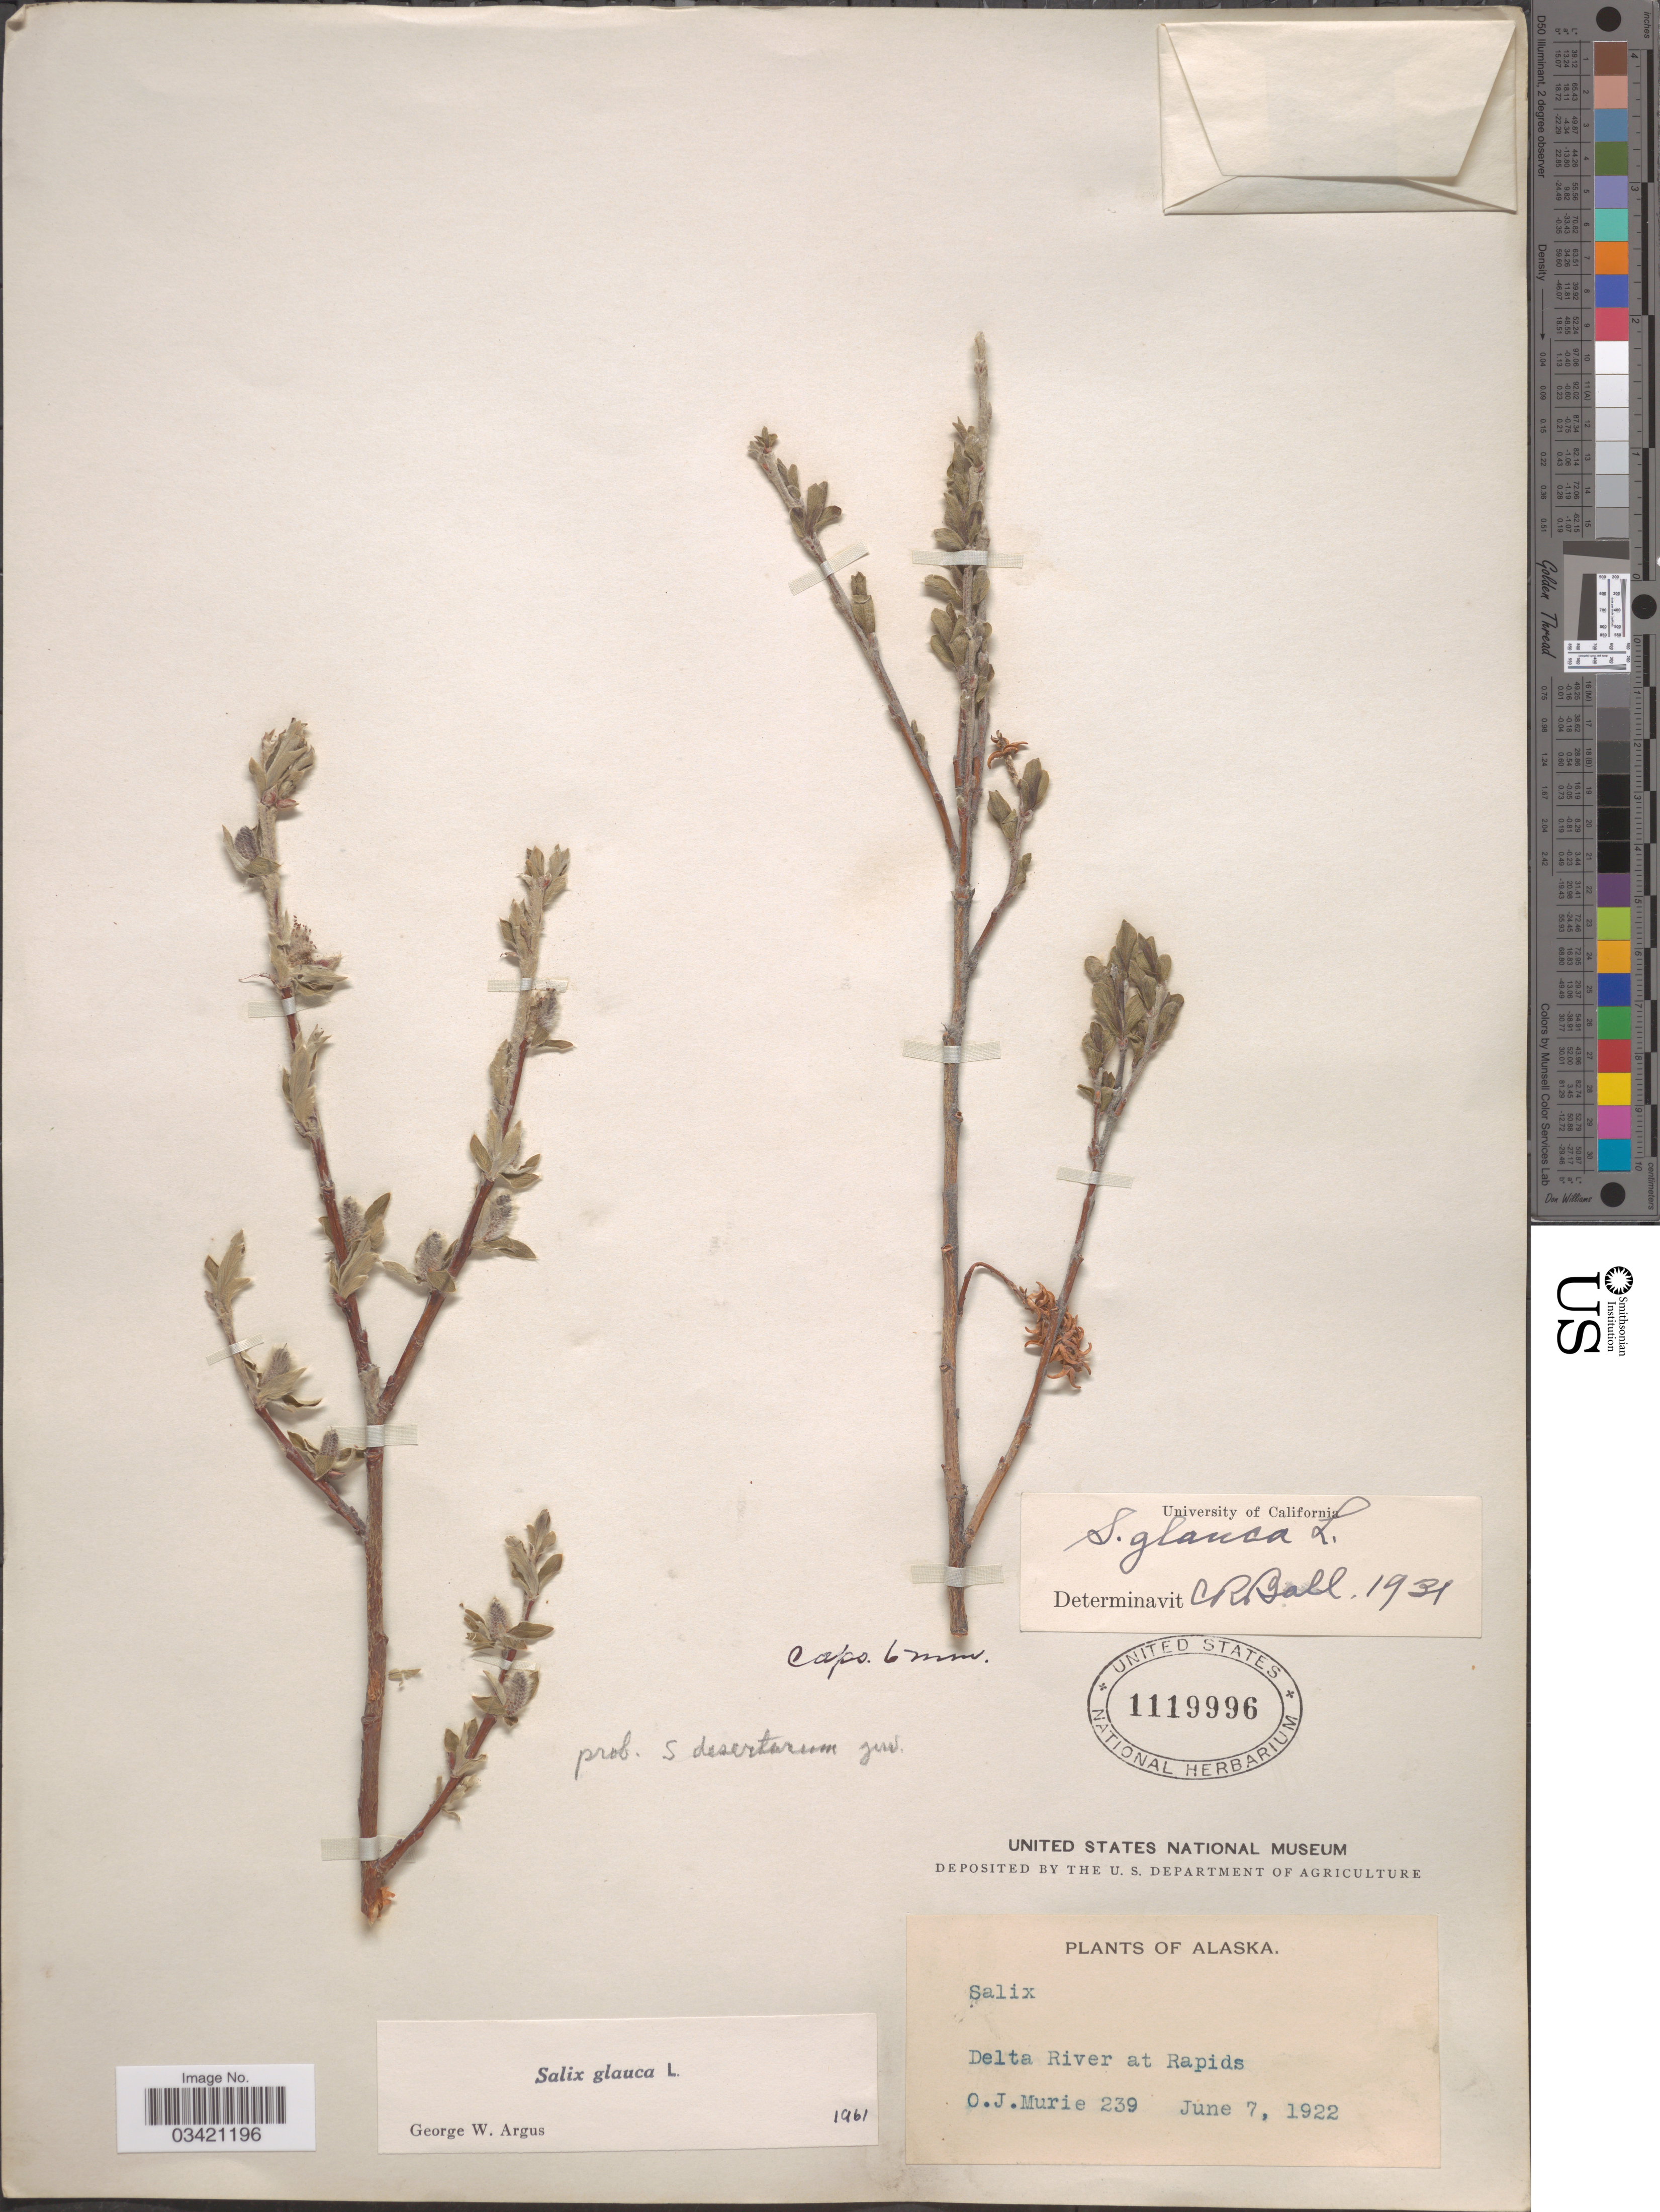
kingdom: Plantae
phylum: Tracheophyta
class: Magnoliopsida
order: Malpighiales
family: Salicaceae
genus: Salix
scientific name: Salix glauca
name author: L.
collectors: O. Murie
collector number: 239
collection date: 1922-06-07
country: United States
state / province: Alaska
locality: Delta River at Rapids.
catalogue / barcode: US 1119996